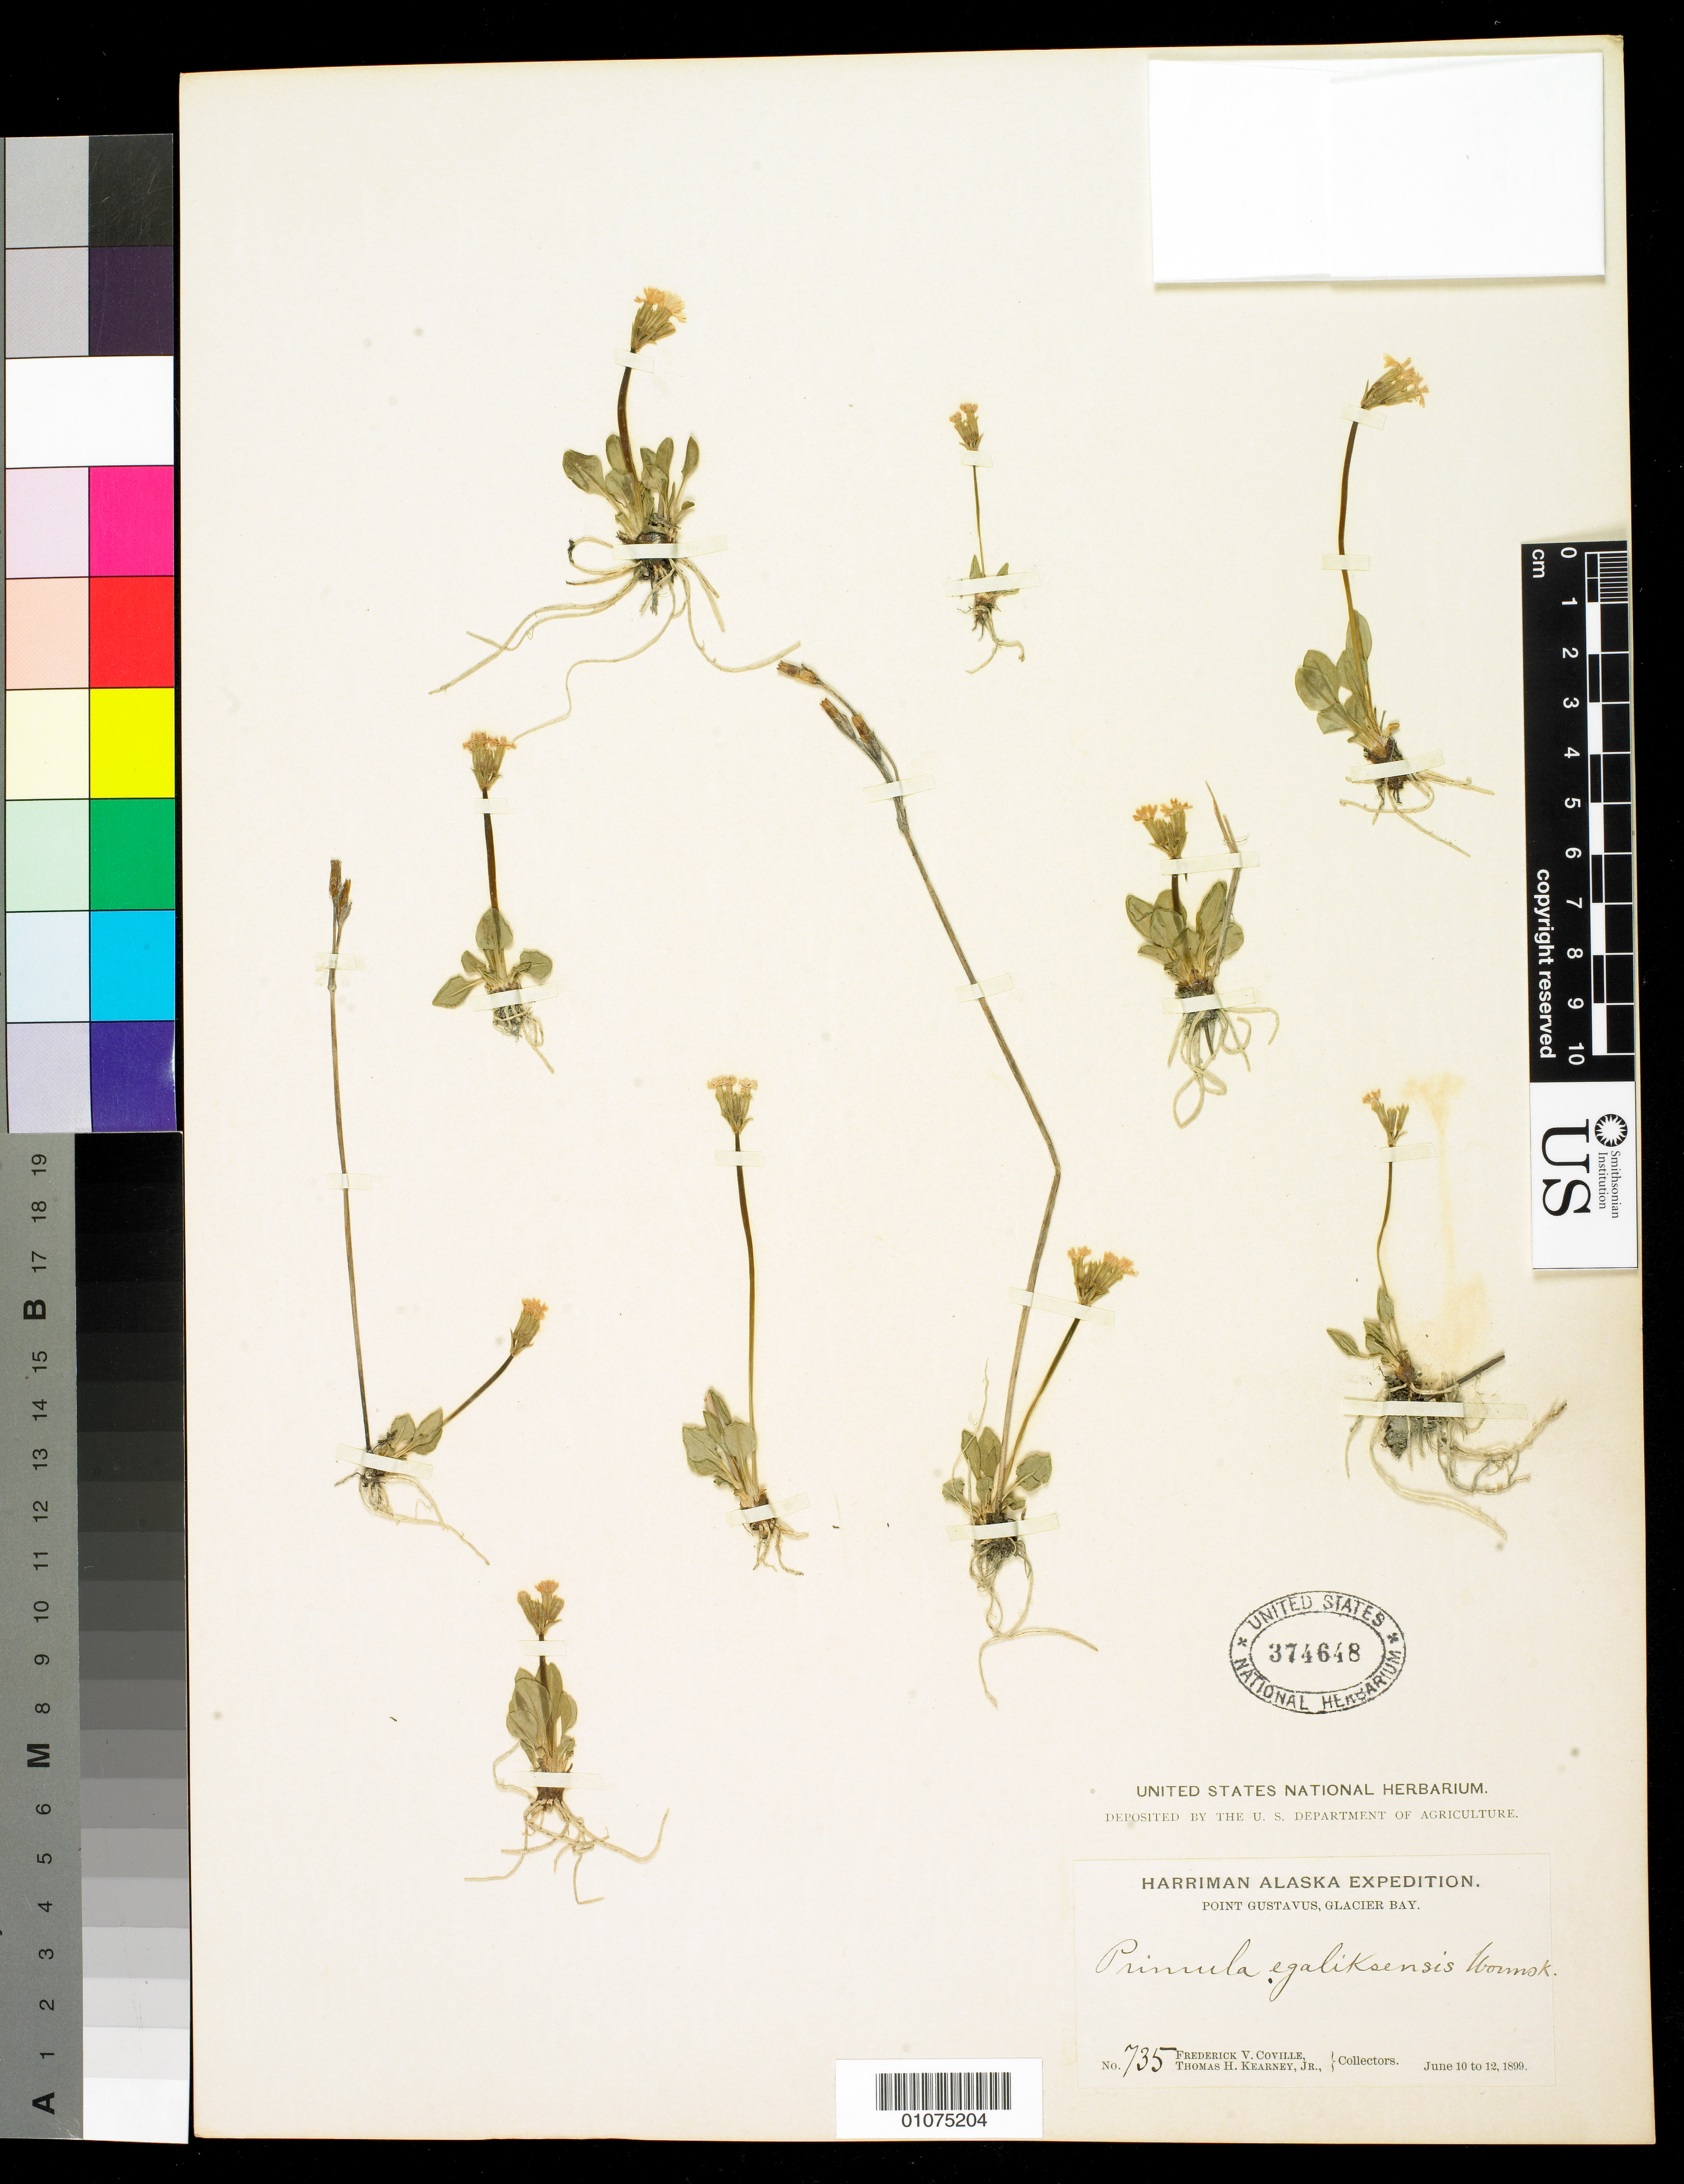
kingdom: Plantae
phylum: Tracheophyta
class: Magnoliopsida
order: Ericales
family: Primulaceae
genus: Primula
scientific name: Primula egaliksensis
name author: Wormsk.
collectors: F. V. Coville & T. H. Kearney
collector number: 735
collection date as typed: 10 Jun 1899 to 12 Jun 1899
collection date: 1899-06-10/1899-06-12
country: United States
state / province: Alaska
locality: Point Gustavus, Glacier Bay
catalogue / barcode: US 374648